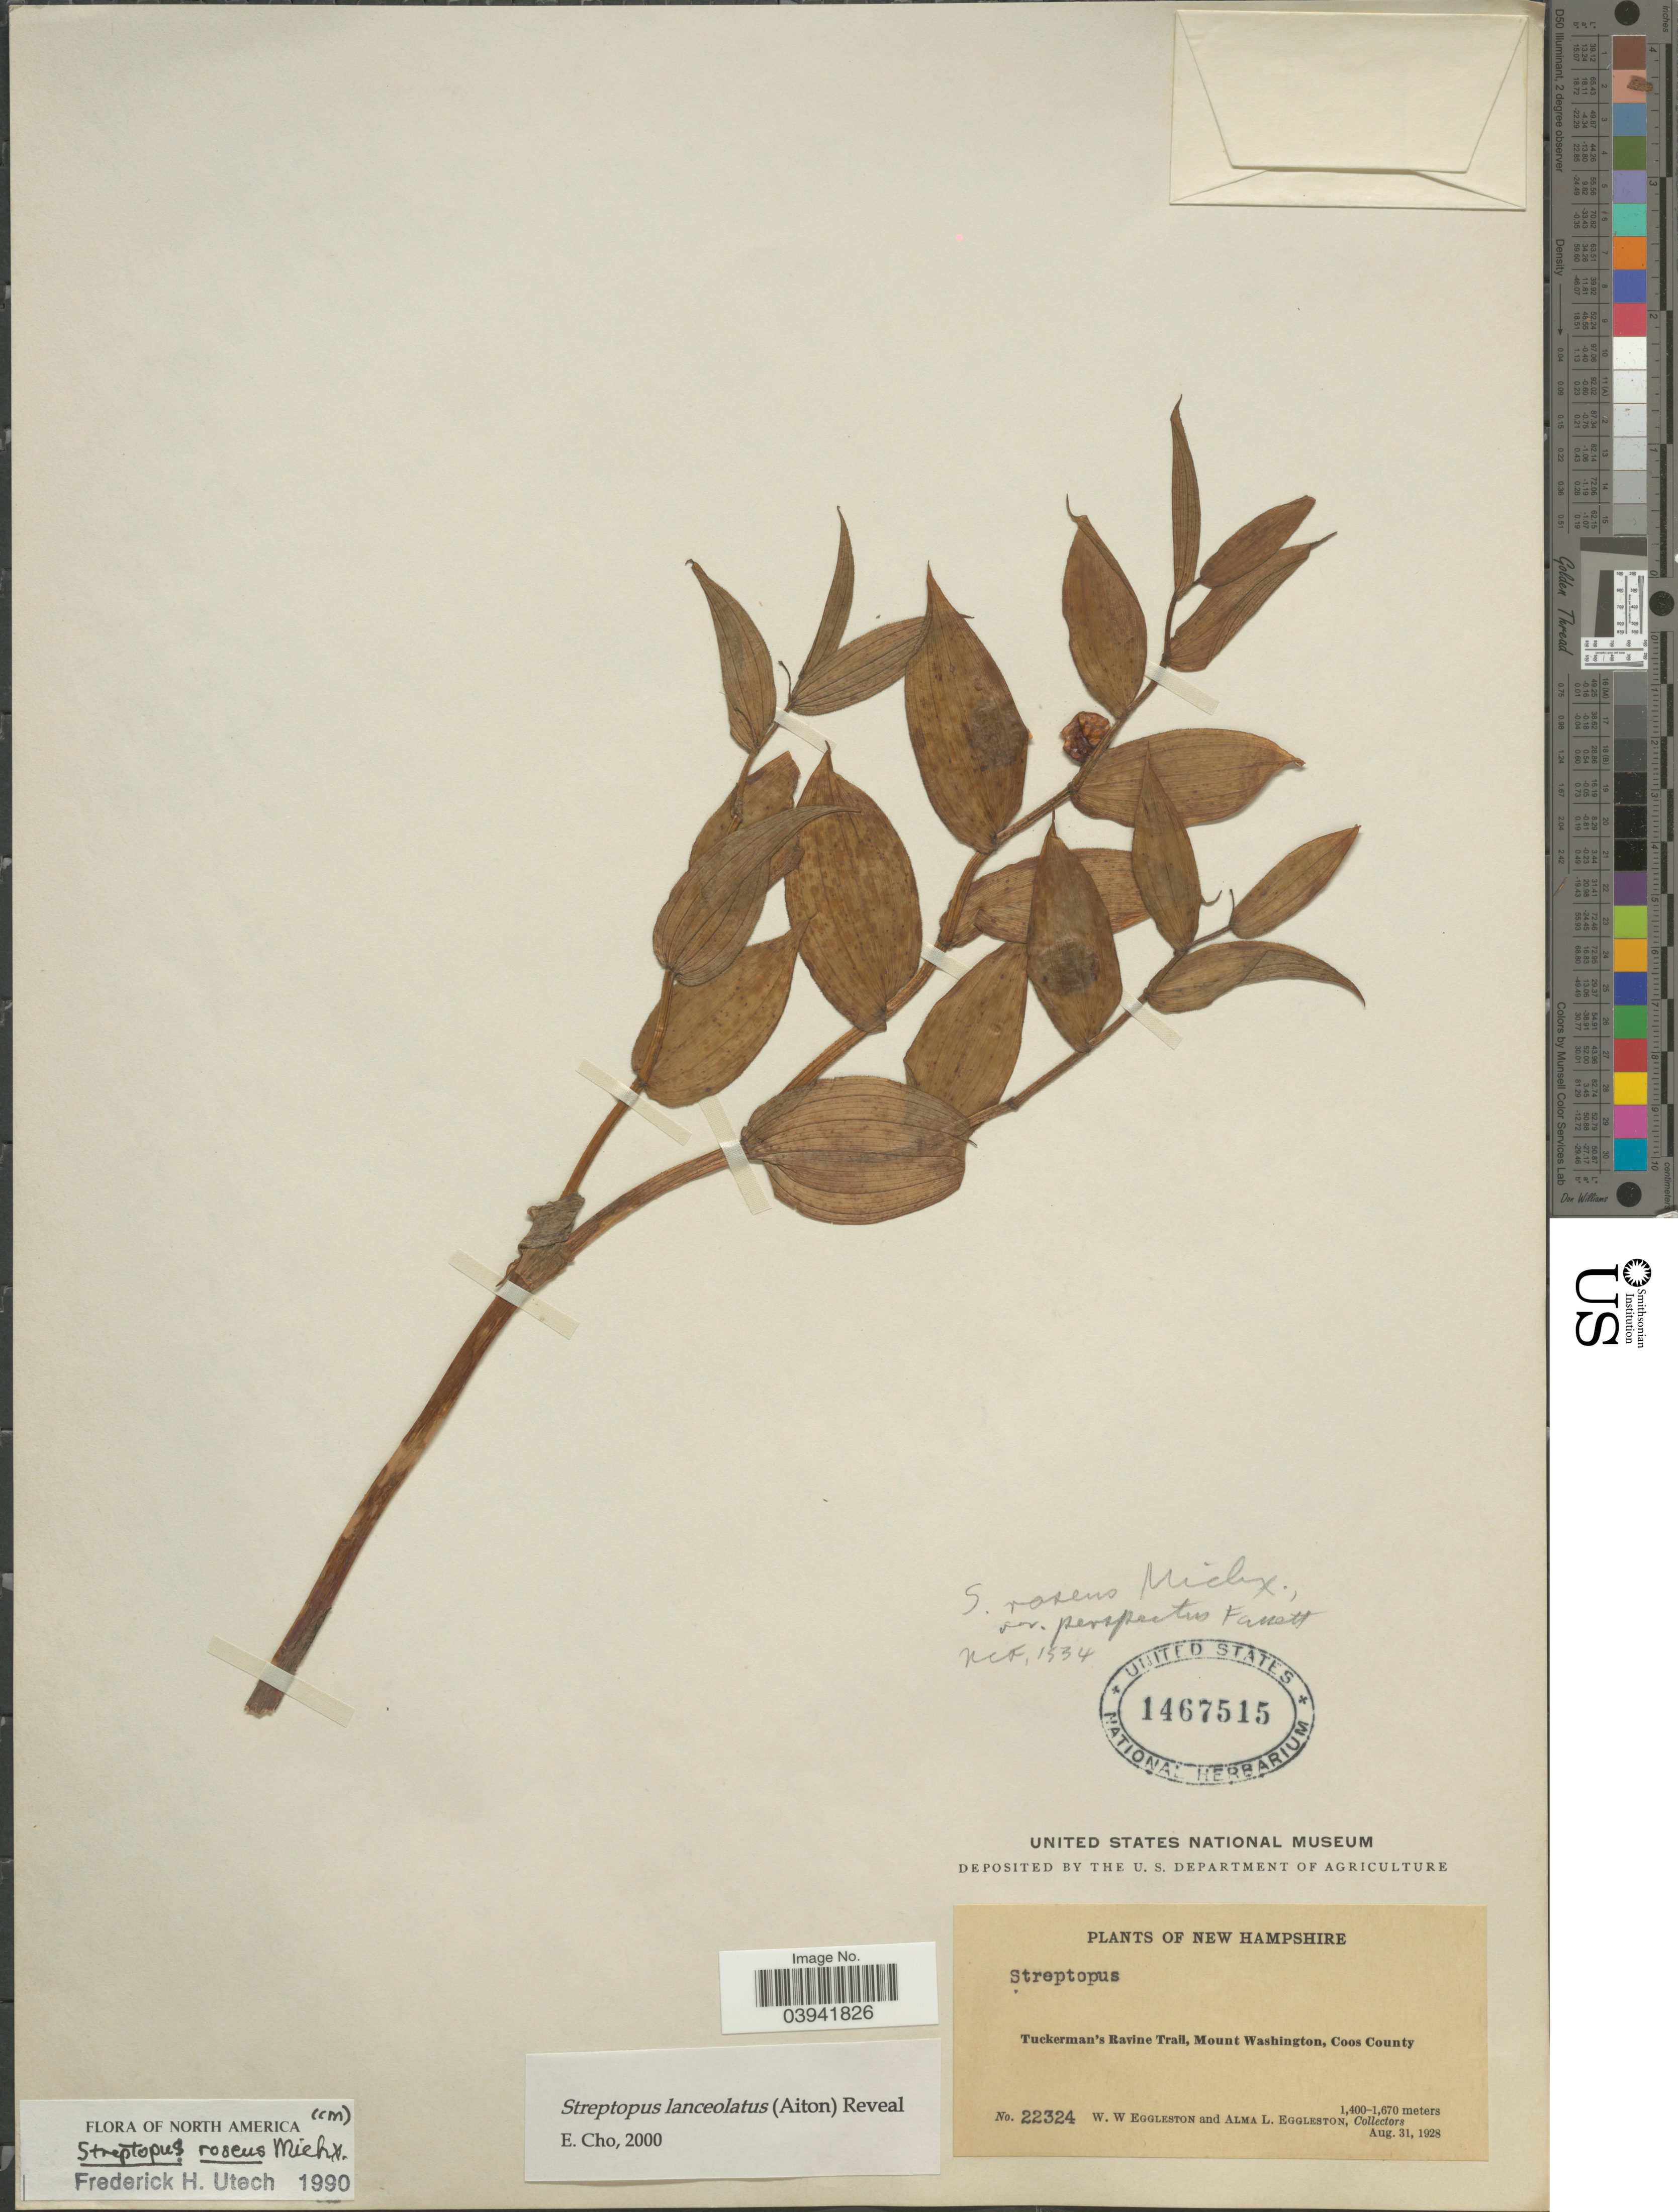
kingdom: Plantae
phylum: Tracheophyta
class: Liliopsida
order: Liliales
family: Liliaceae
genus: Streptopus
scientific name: Streptopus lanceolatus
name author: (Aiton) Reveal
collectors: W. W. Eggleston & A. Eggleston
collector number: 22324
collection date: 1928-08-31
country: United States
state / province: New Hampshire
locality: Tuckerman's Ravine Trail, Mount Washington, Coos County.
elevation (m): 1400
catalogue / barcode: US 1467515